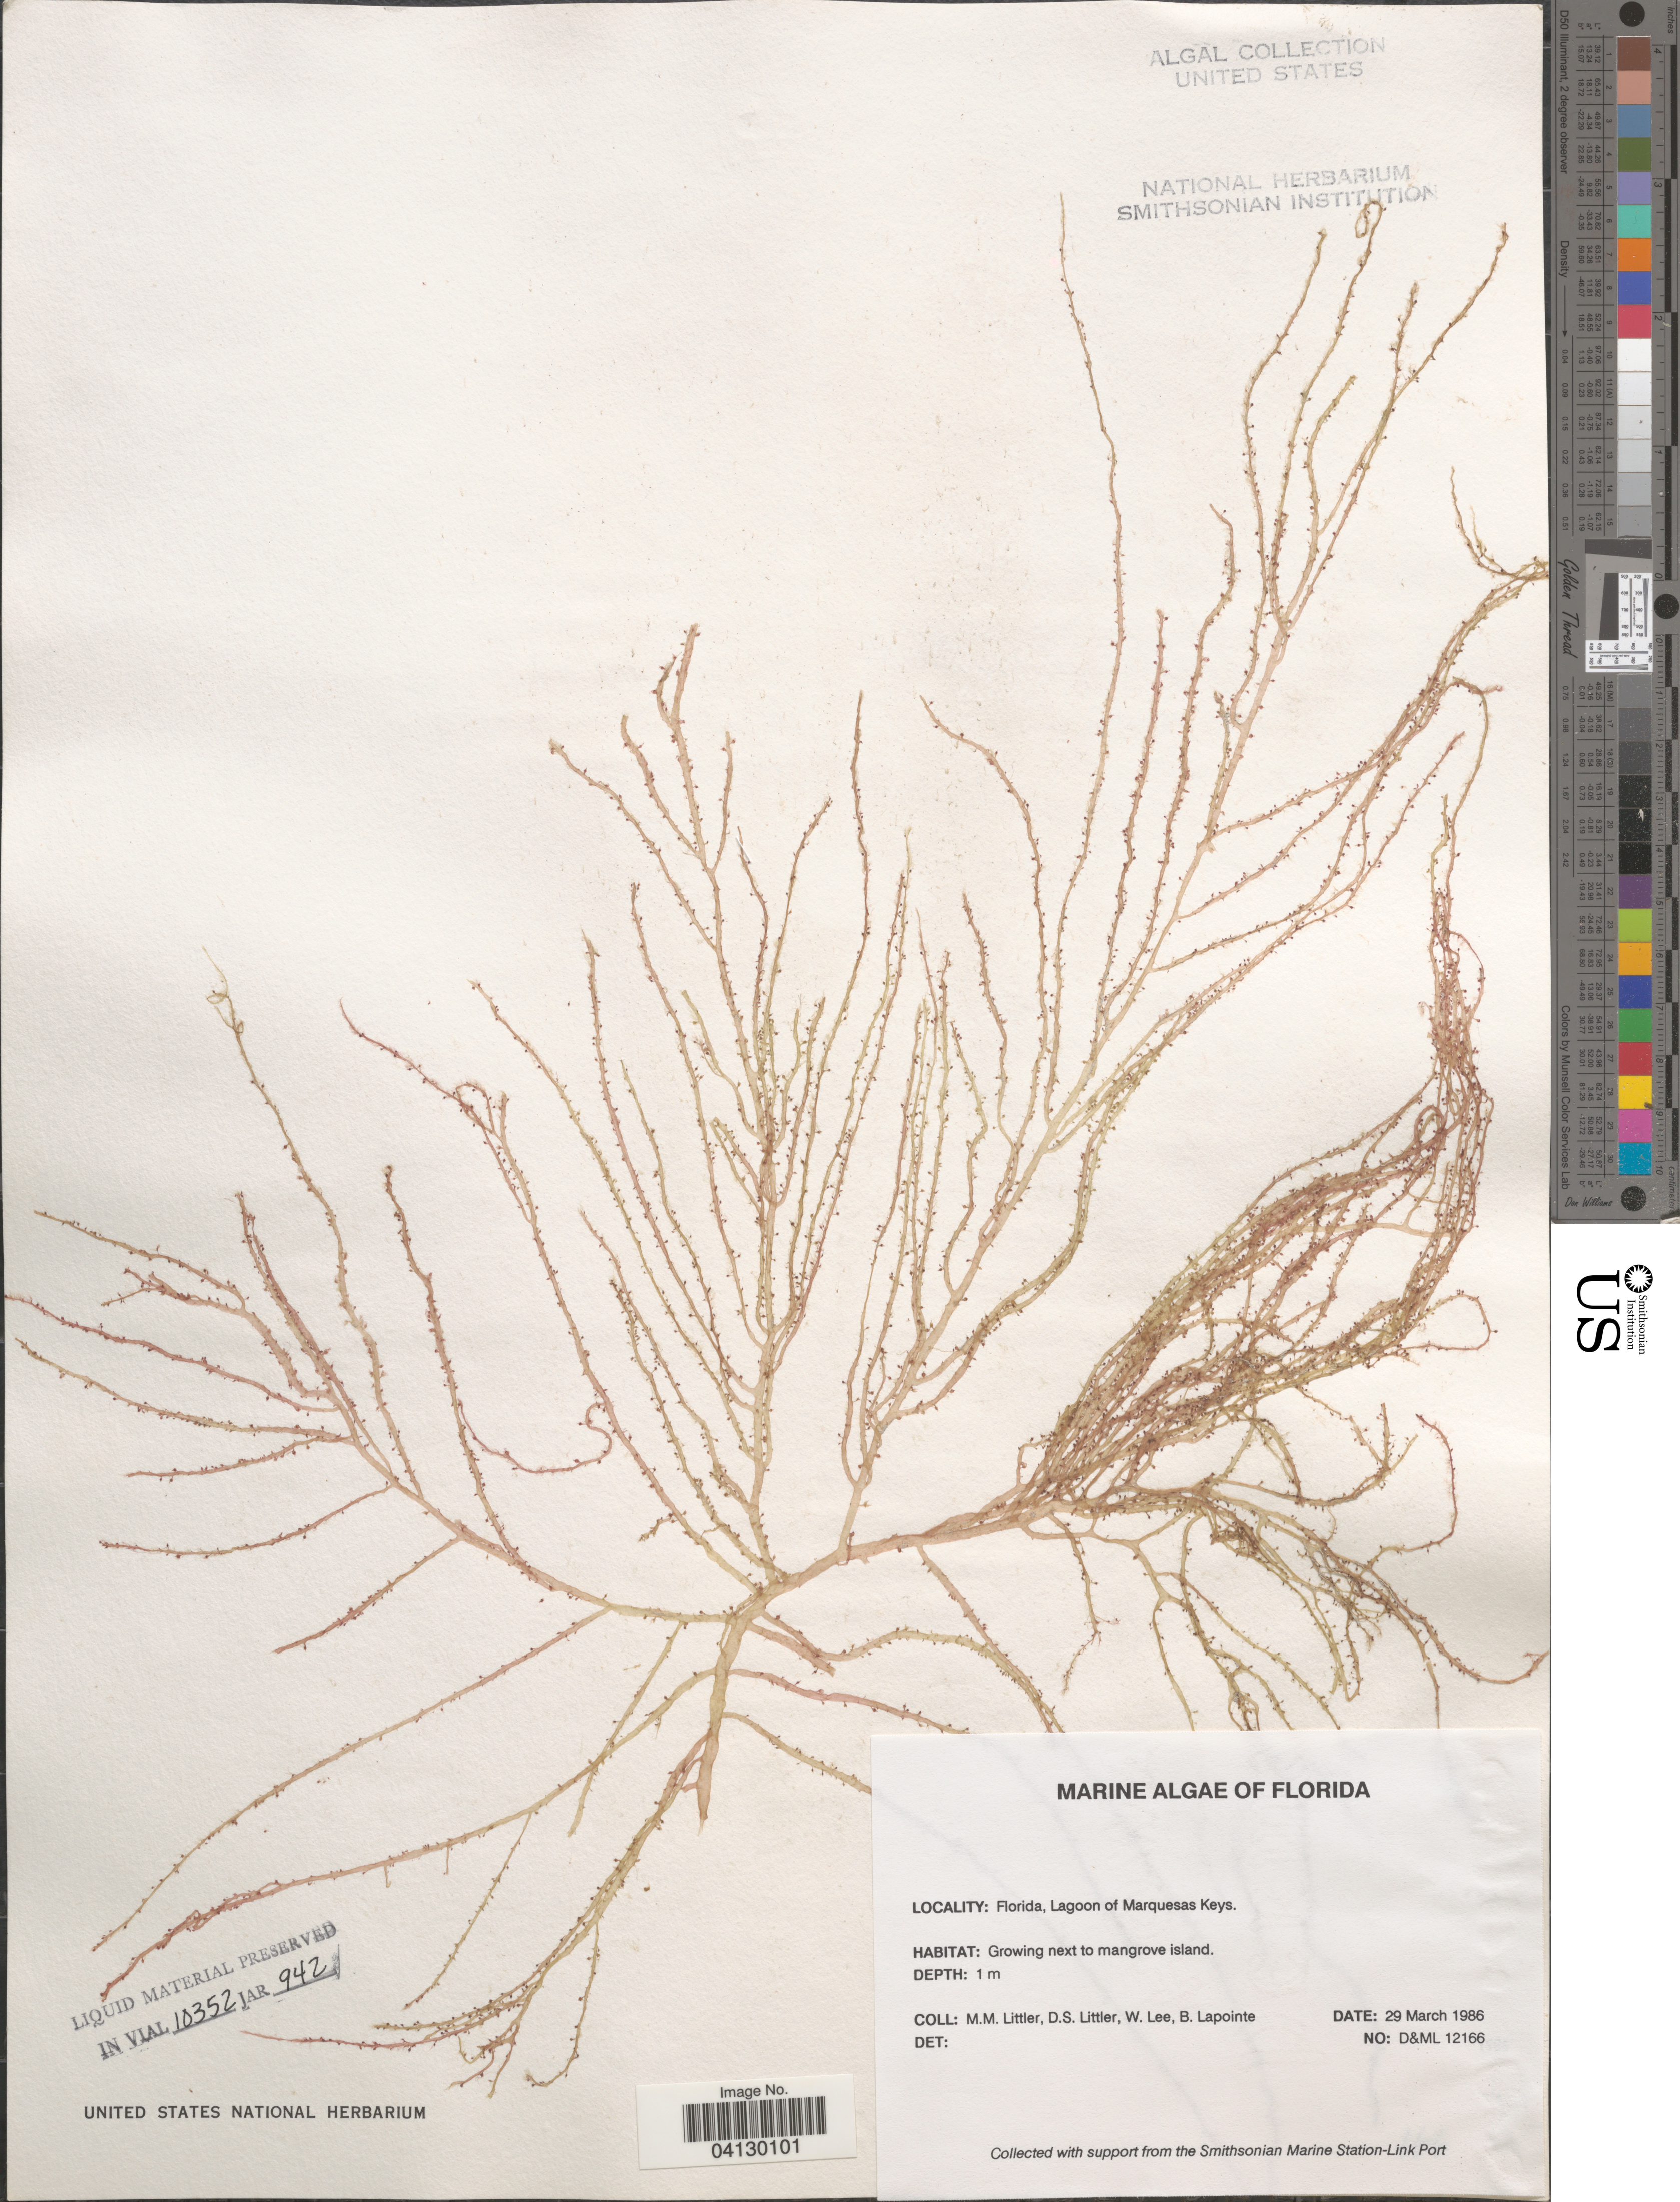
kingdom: Plantae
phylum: Rhodophyta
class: Florideophyceae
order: Corallinales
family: Corallinaceae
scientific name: Crustose Coralline Algae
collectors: D. S. Littler, W. Lee & B. Lapointe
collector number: D&ML 12166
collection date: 1986-03-29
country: United States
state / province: Florida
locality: Lagoon of the Marquesas Keys.